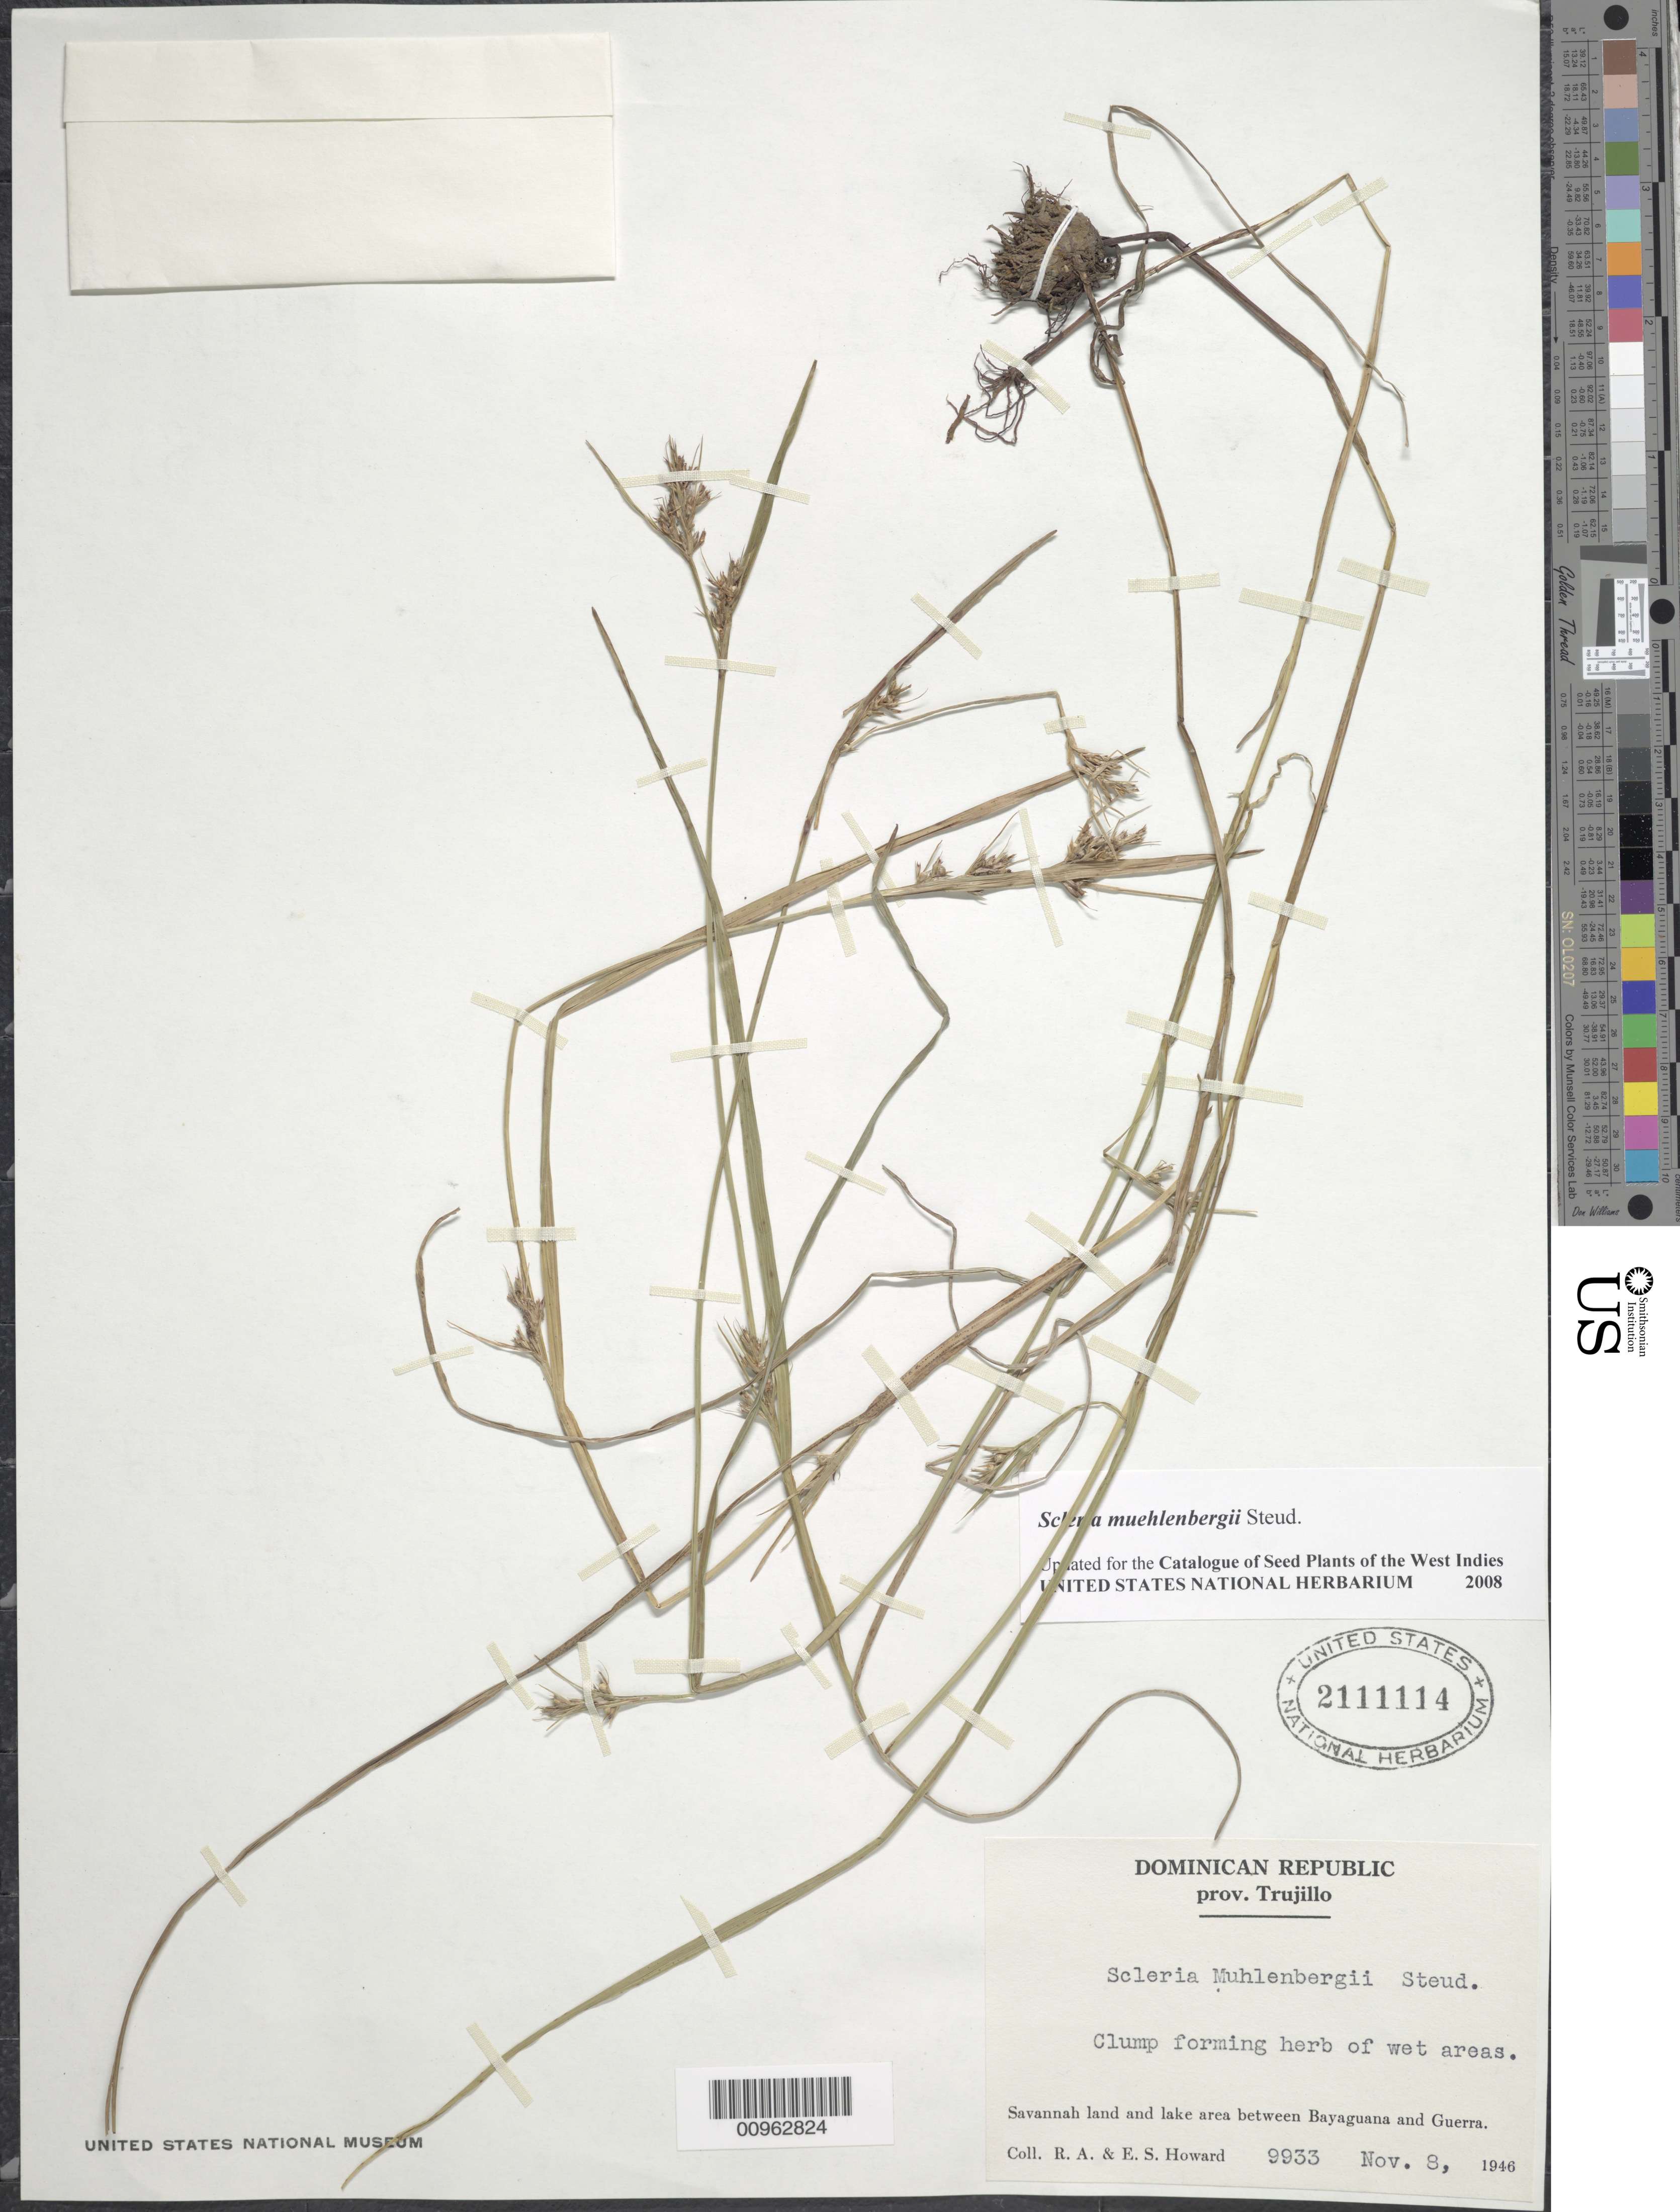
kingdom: Plantae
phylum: Tracheophyta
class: Liliopsida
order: Poales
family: Cyperaceae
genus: Scleria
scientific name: Scleria muehlenbergii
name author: Steud.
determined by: Strong, M. T., (US), Smithsonian Institution - National Museum of Natural History (UNITED STATES)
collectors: R. A. Howard & E. S. Howard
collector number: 9933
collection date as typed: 08 Nov 1946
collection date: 1946-11-08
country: Dominican Republic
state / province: Santo Domingo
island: Hispaniola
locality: Savannah land and lake area between Bayaguana and Guerra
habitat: Wet areas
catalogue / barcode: US 2111114